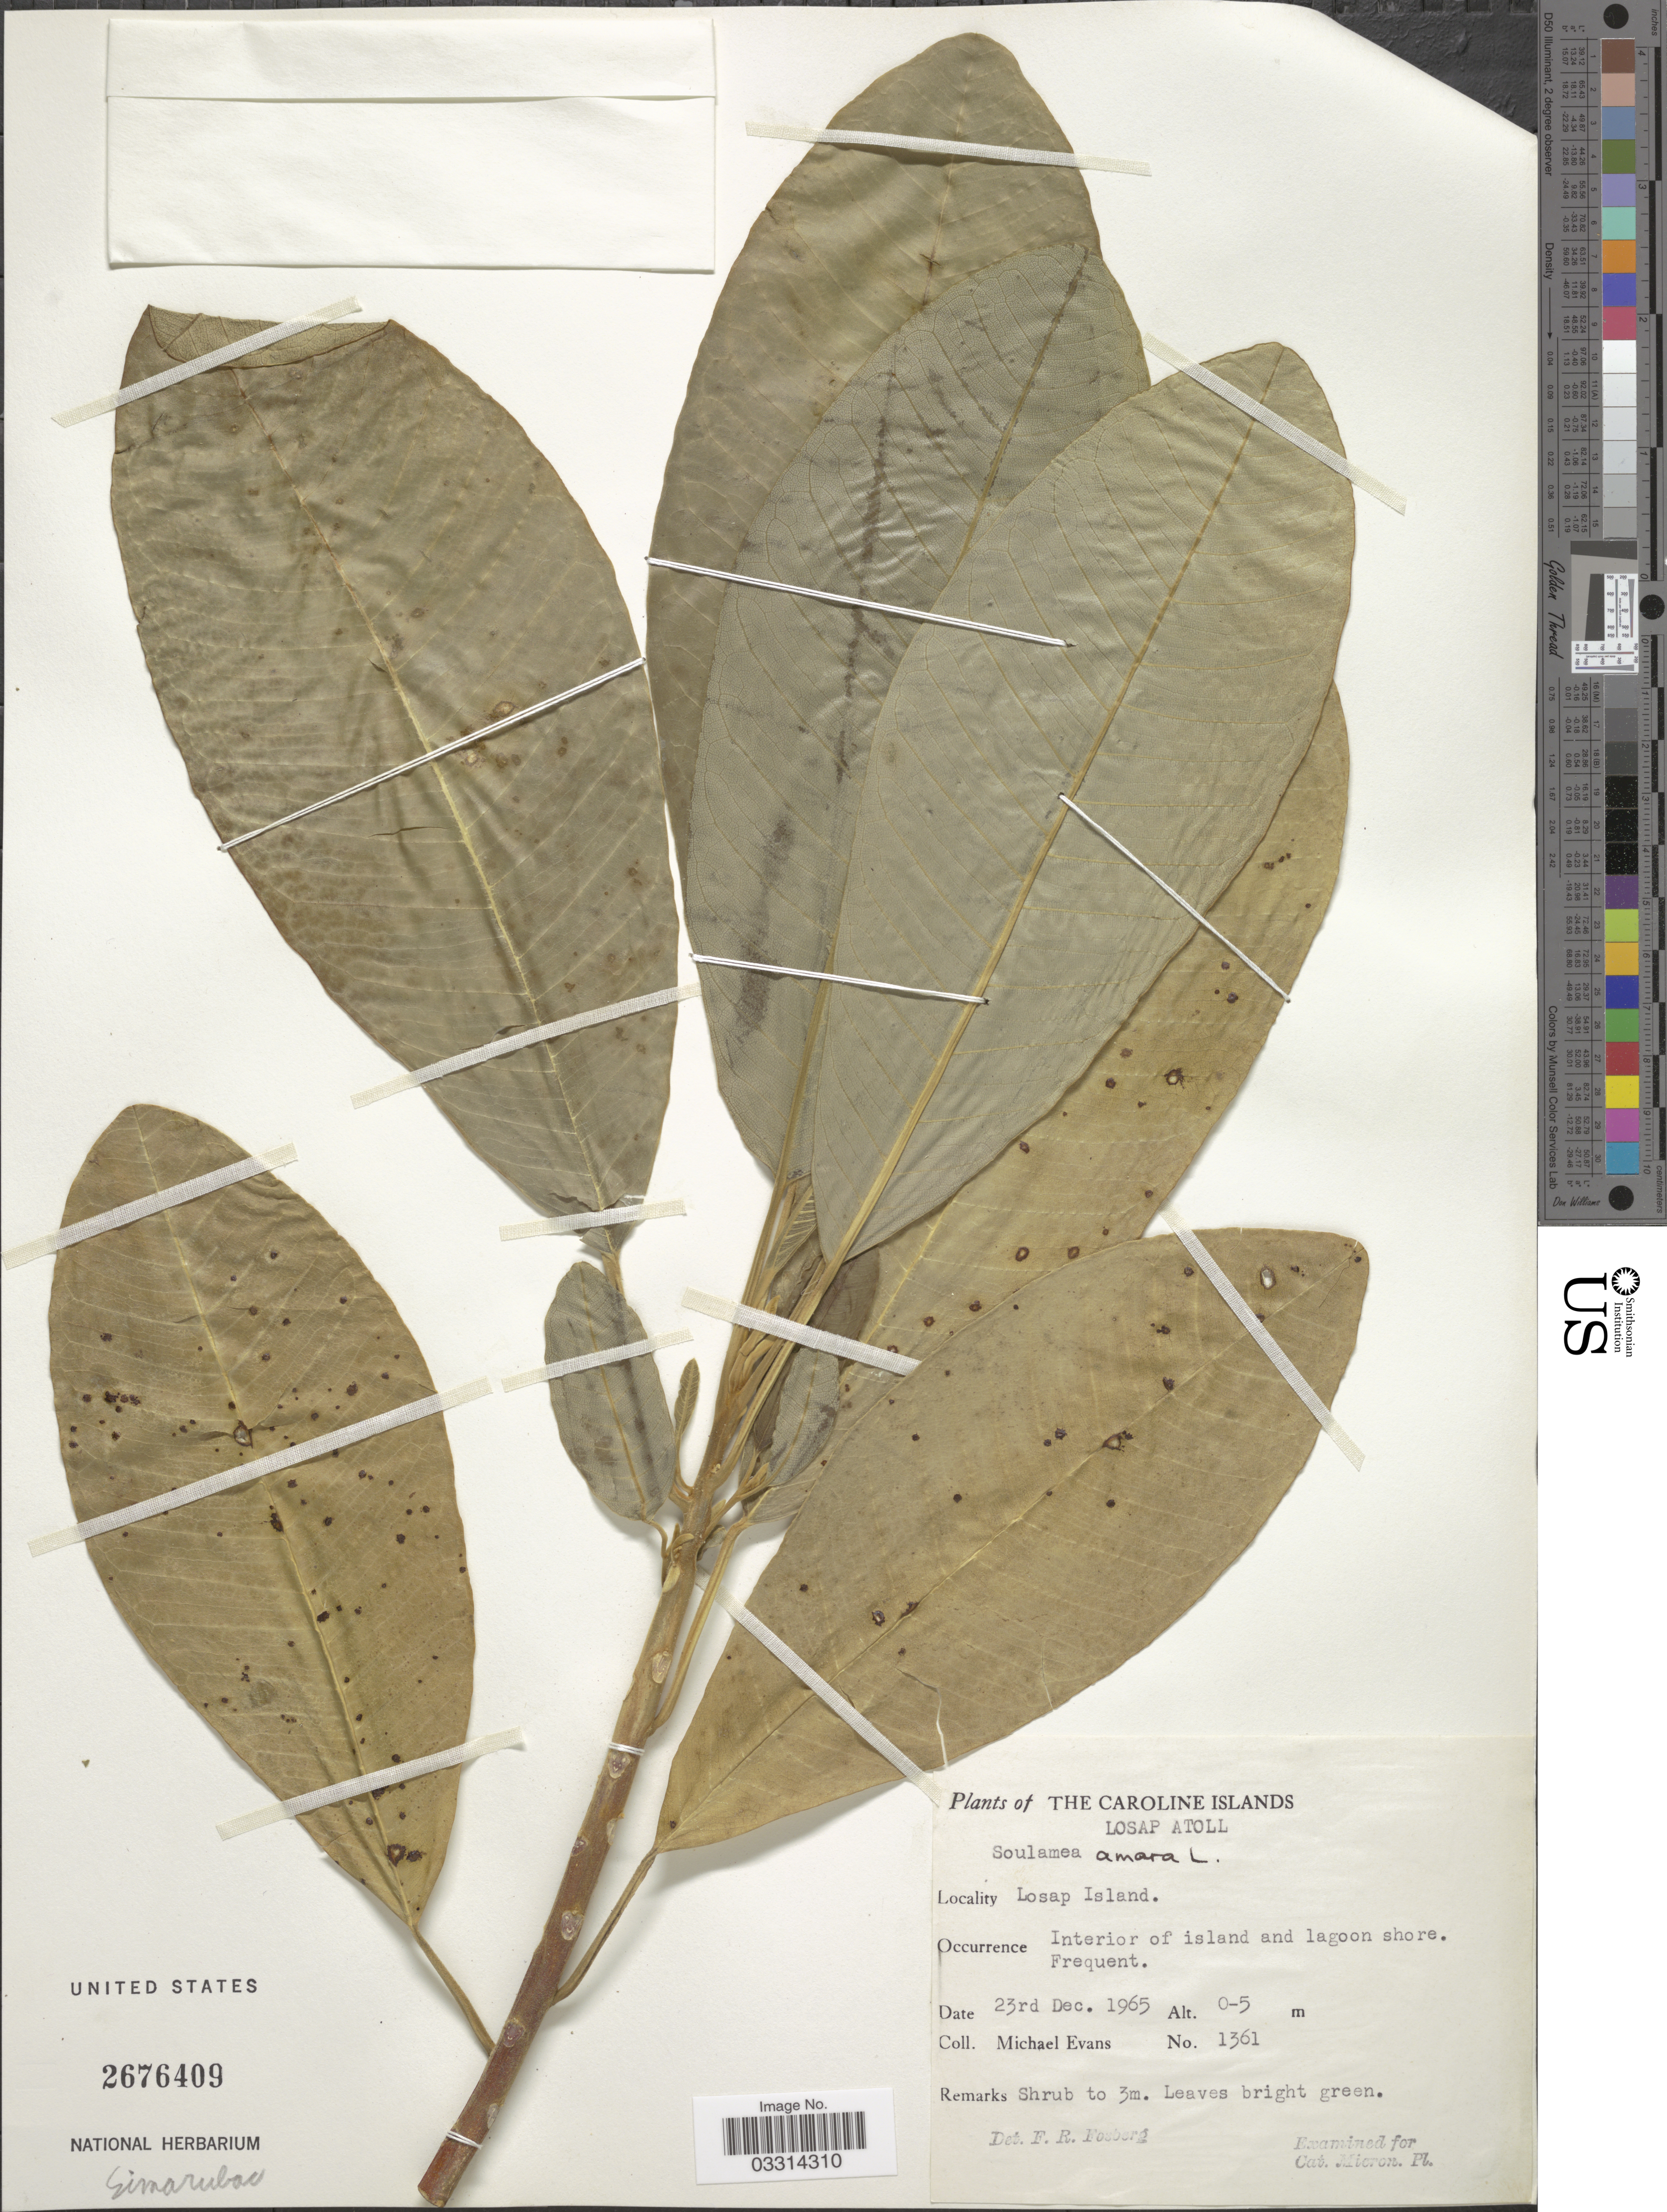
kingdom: Plantae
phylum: Tracheophyta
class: Magnoliopsida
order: Sapindales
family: Simaroubaceae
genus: Soulamea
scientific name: Soulamea amara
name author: Lam.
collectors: M. Evans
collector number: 1361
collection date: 1965-12-23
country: Micronesia, Federated States of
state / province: Truk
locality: The Caroline Islands. Losap Atoll. Interior of island and lagoon shore.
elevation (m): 0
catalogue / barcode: US 2676409